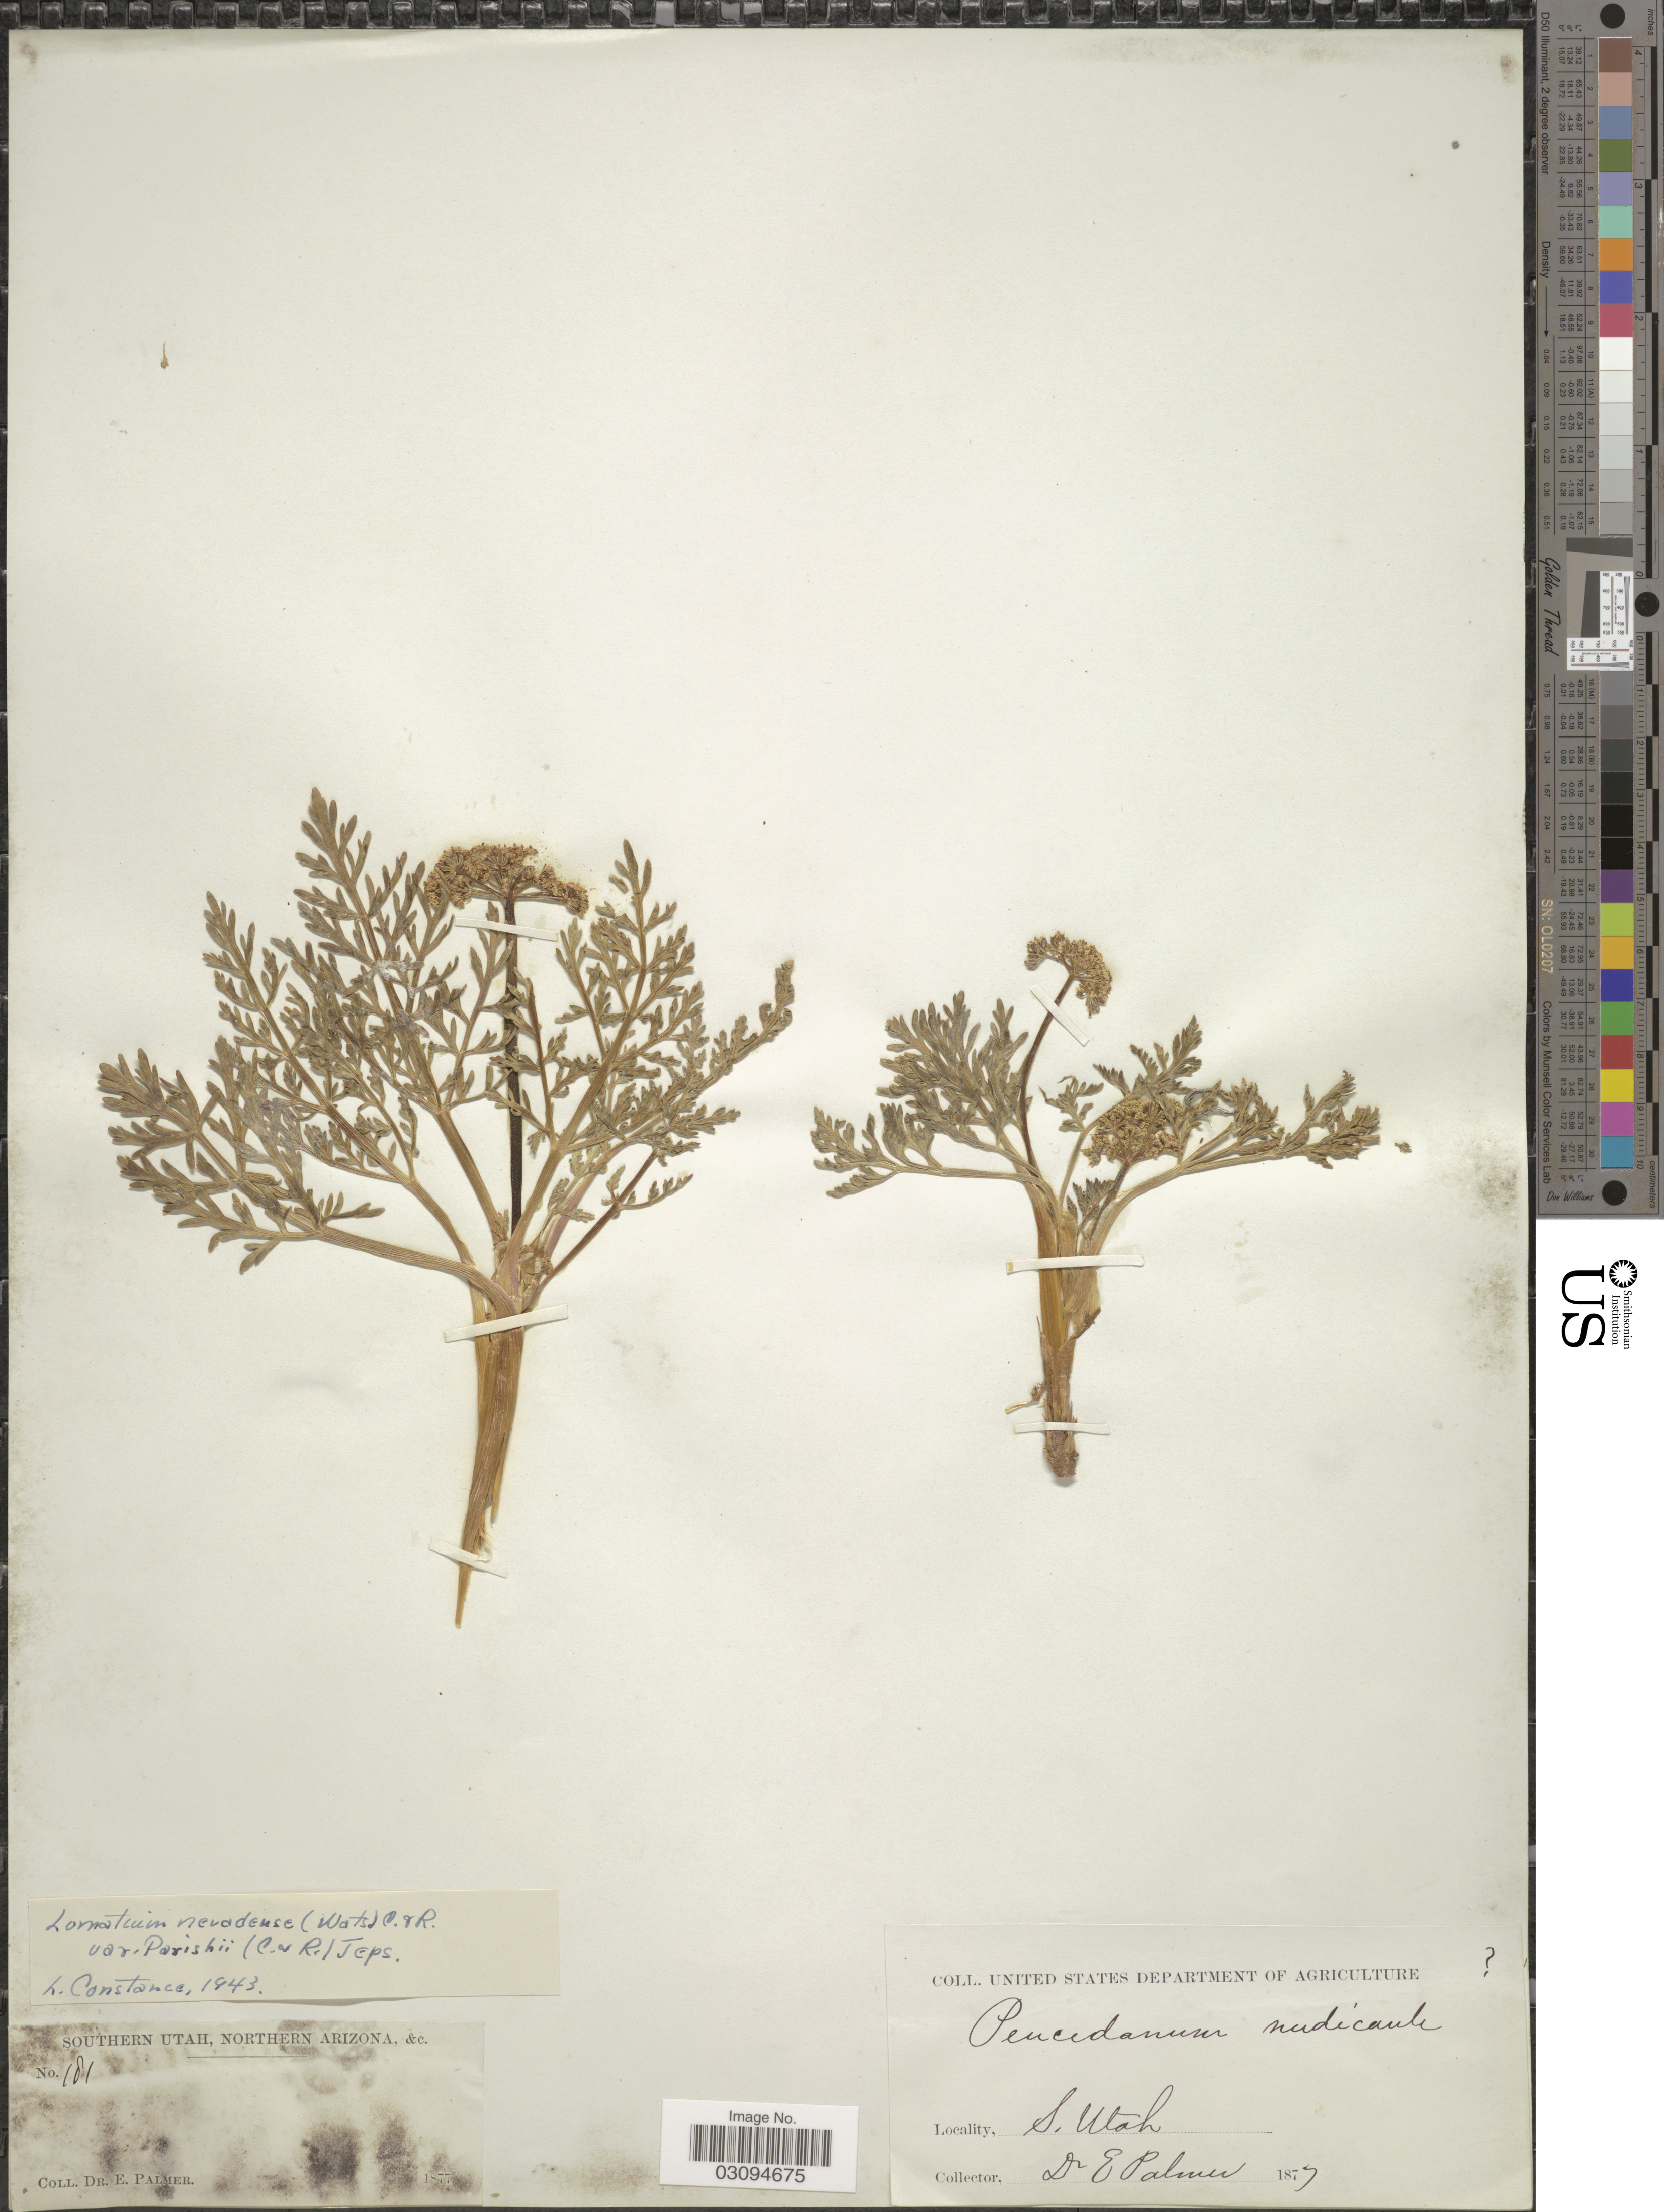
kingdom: Plantae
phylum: Tracheophyta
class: Magnoliopsida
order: Apiales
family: Apiaceae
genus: Lomatium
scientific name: Lomatium nevadense var. parishii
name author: (J.M. Coult. & Rose) Jeps.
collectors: E. Palmer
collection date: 1877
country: United States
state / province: Utah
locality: Southern Utah.